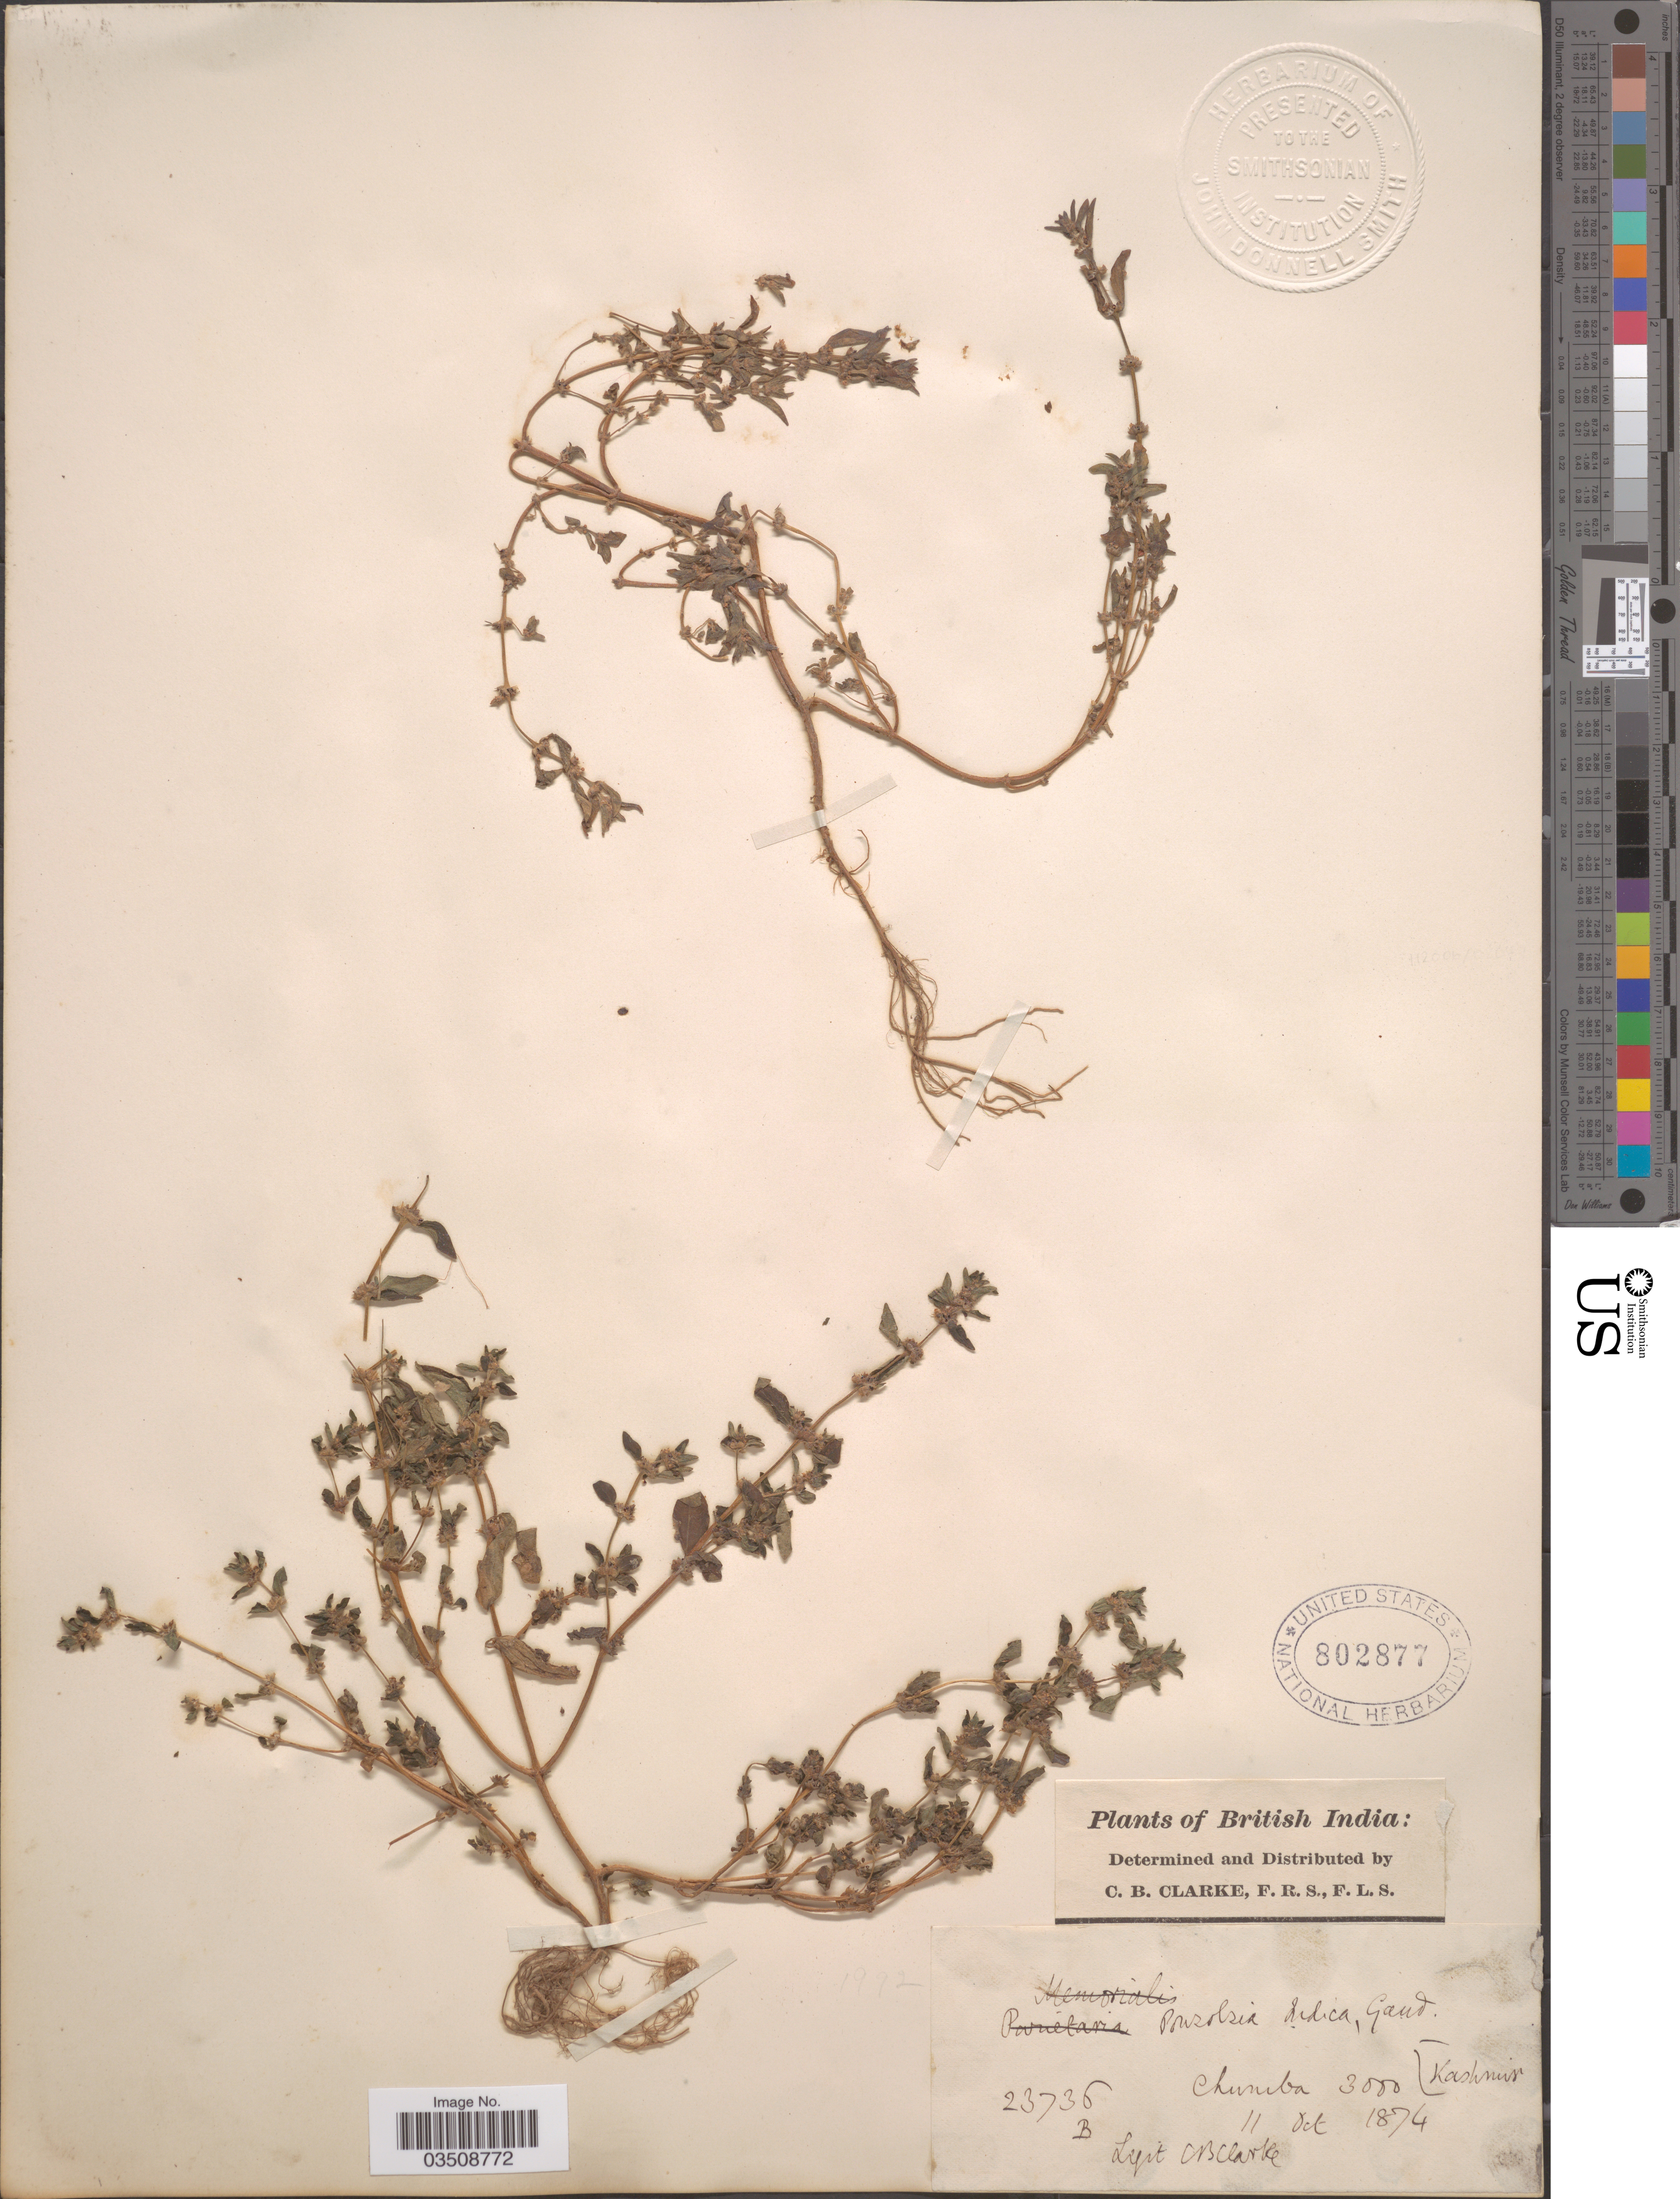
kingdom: Plantae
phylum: Tracheophyta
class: Magnoliopsida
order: Rosales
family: Urticaceae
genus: Pouzolzia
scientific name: Pouzolzia zeylanica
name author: (L.) Benn.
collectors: C. B. Clarke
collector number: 23736B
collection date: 1874-10-11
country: India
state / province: Jammu and Kashmir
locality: British India. Chumba, Kashmir.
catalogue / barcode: US 802877